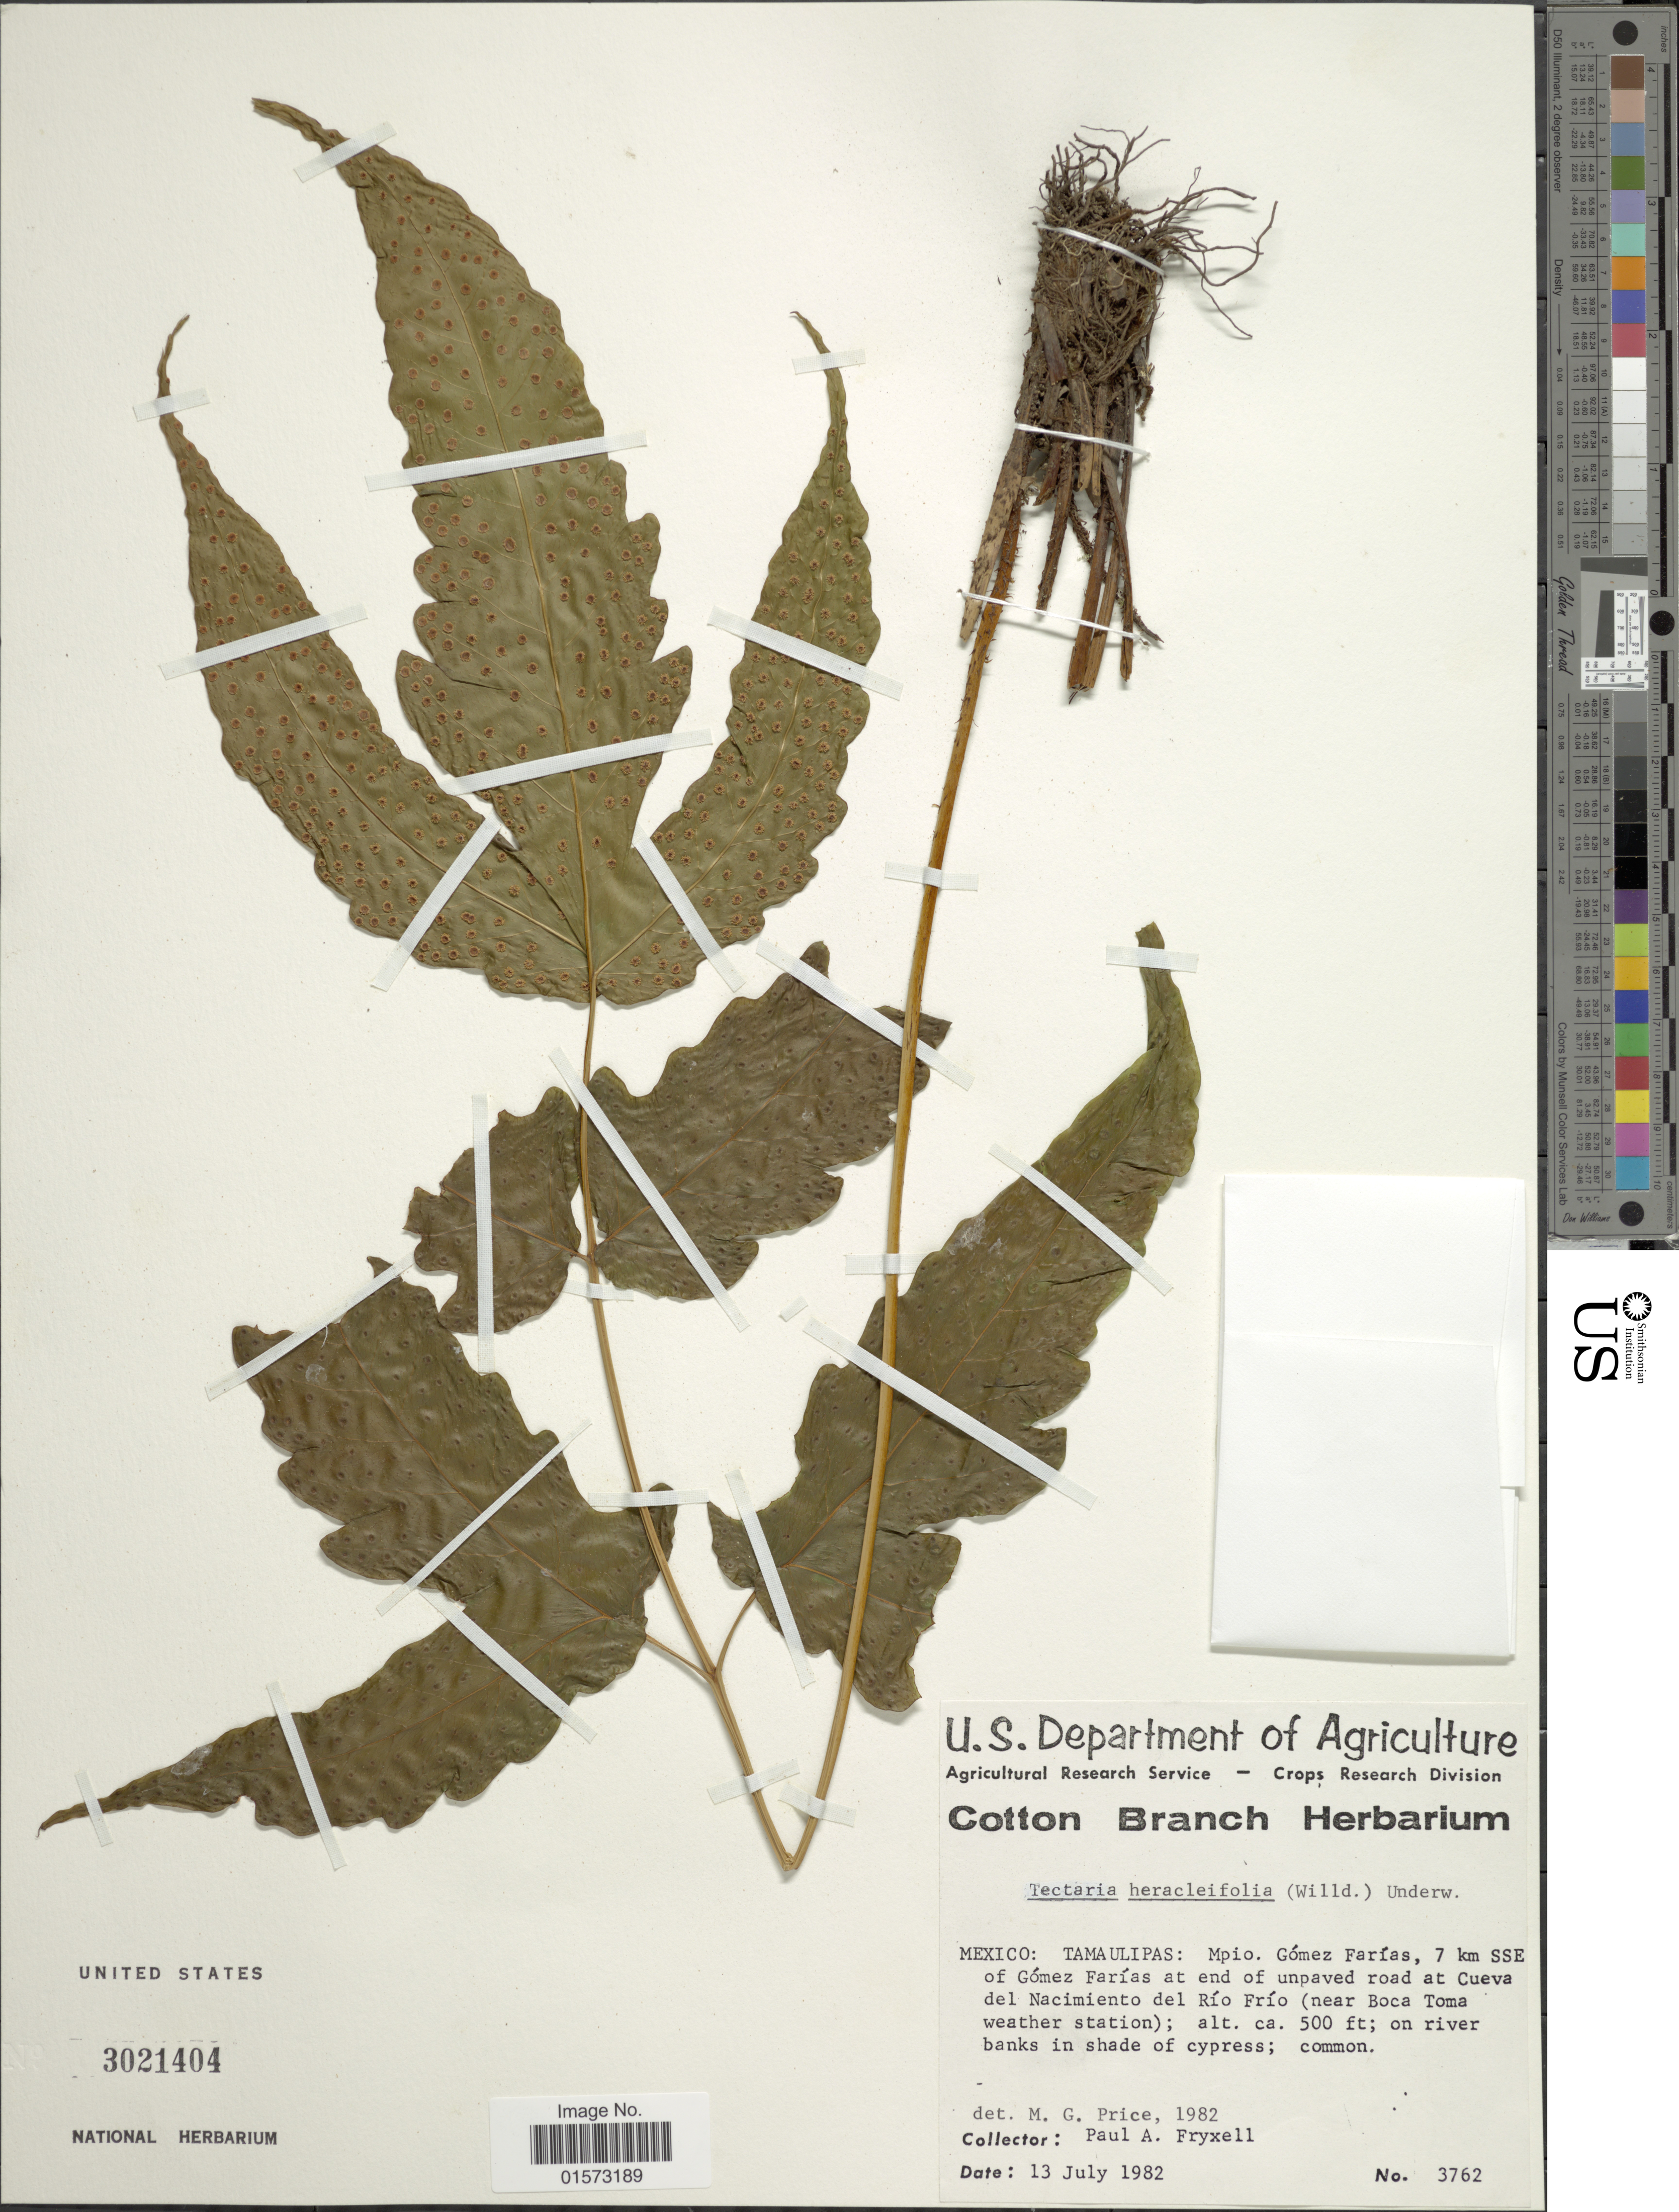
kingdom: Plantae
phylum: Tracheophyta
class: Polypodiopsida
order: Polypodiales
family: Tectariaceae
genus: Tectaria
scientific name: Tectaria heracleifolia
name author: (Willd.) Underw.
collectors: P. A. Fryxell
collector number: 3762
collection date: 1982-07-13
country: Mexico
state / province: Tamaulipas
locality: Mpio. Gomez Farias, 7 km SSE of Gomez Farias at end of unpaved road at Cueva del Nacimiento del Rio Frio (near Boca Toma weather station)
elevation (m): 152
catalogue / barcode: US 3021404